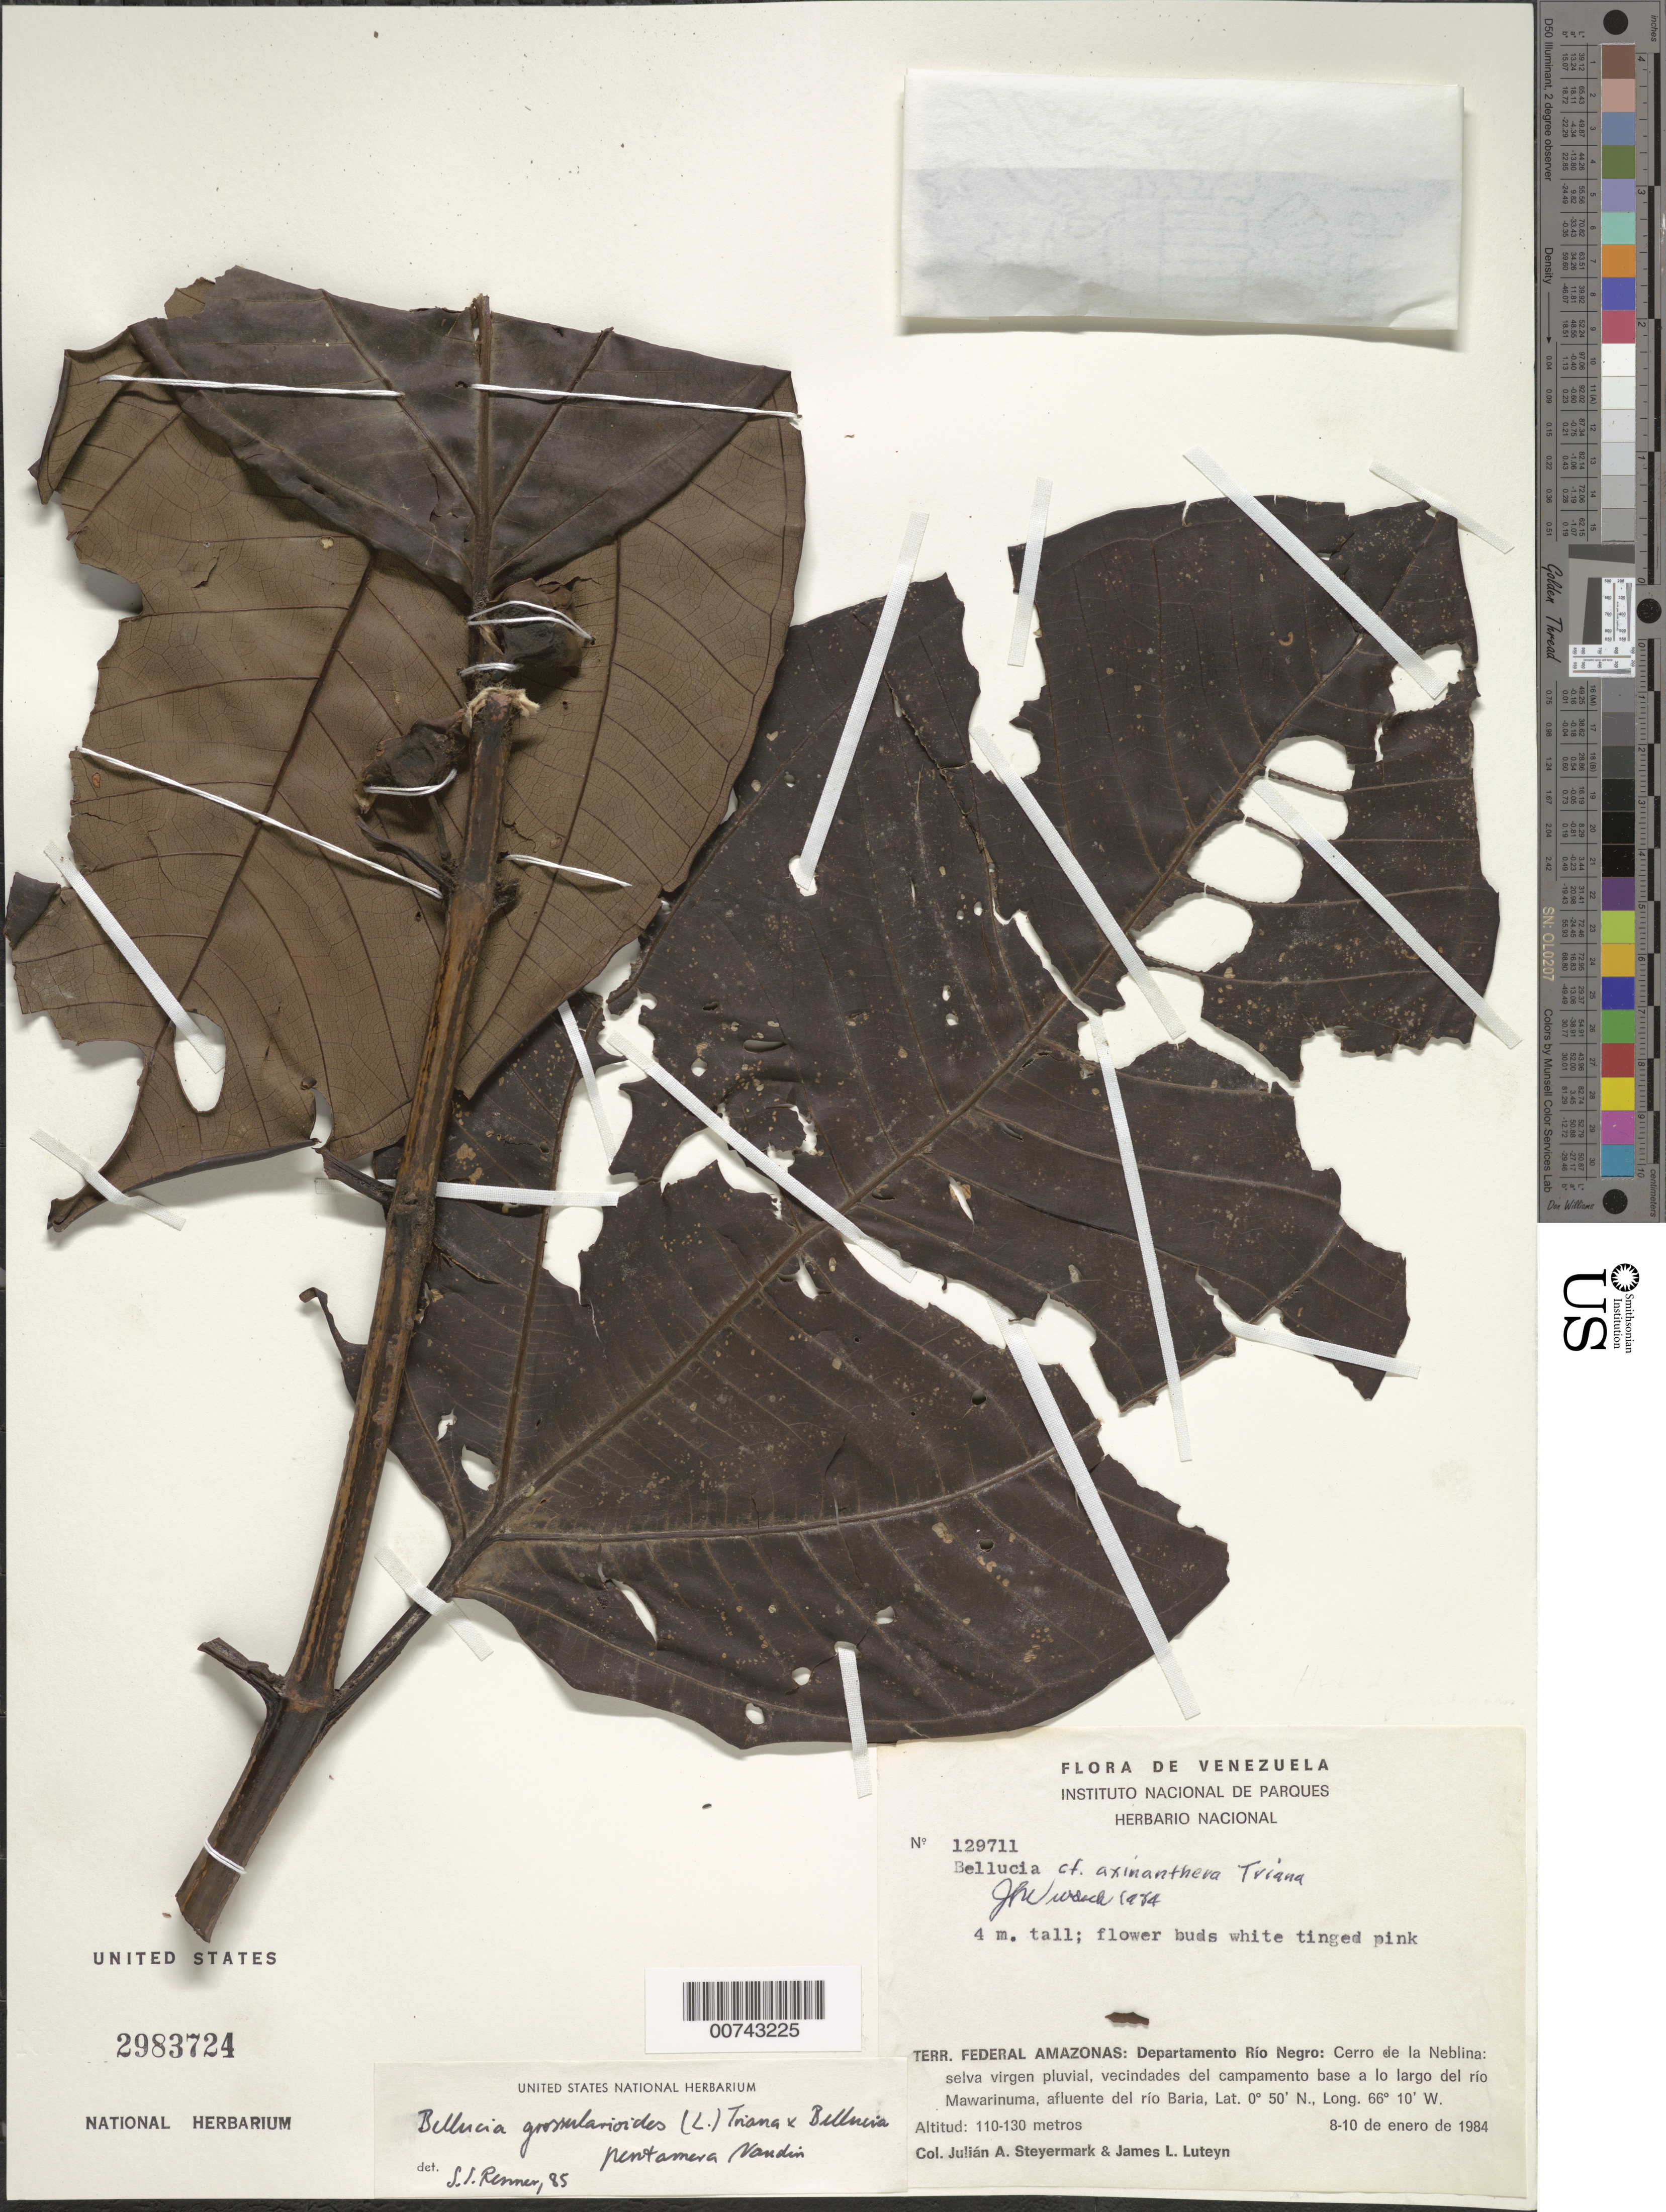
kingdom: Plantae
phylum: Tracheophyta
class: Magnoliopsida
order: Myrtales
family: Melastomataceae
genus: Bellucia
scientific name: Bellucia grossularioides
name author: (L.) Triana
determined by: Renner, J. S.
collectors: J. Steyermark & J. L. Luteyn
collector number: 129711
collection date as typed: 8-Jan-84 to 10-Jan-84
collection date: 1984-01-08/1984-01-10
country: Venezuela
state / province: Amazonas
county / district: Río Negro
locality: Cerro de la Neblina, vecindads del campamento base a lo largo del Río Mawarinuma, afluente del río Barío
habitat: Selva virgen pluvial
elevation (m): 110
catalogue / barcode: US 2983724